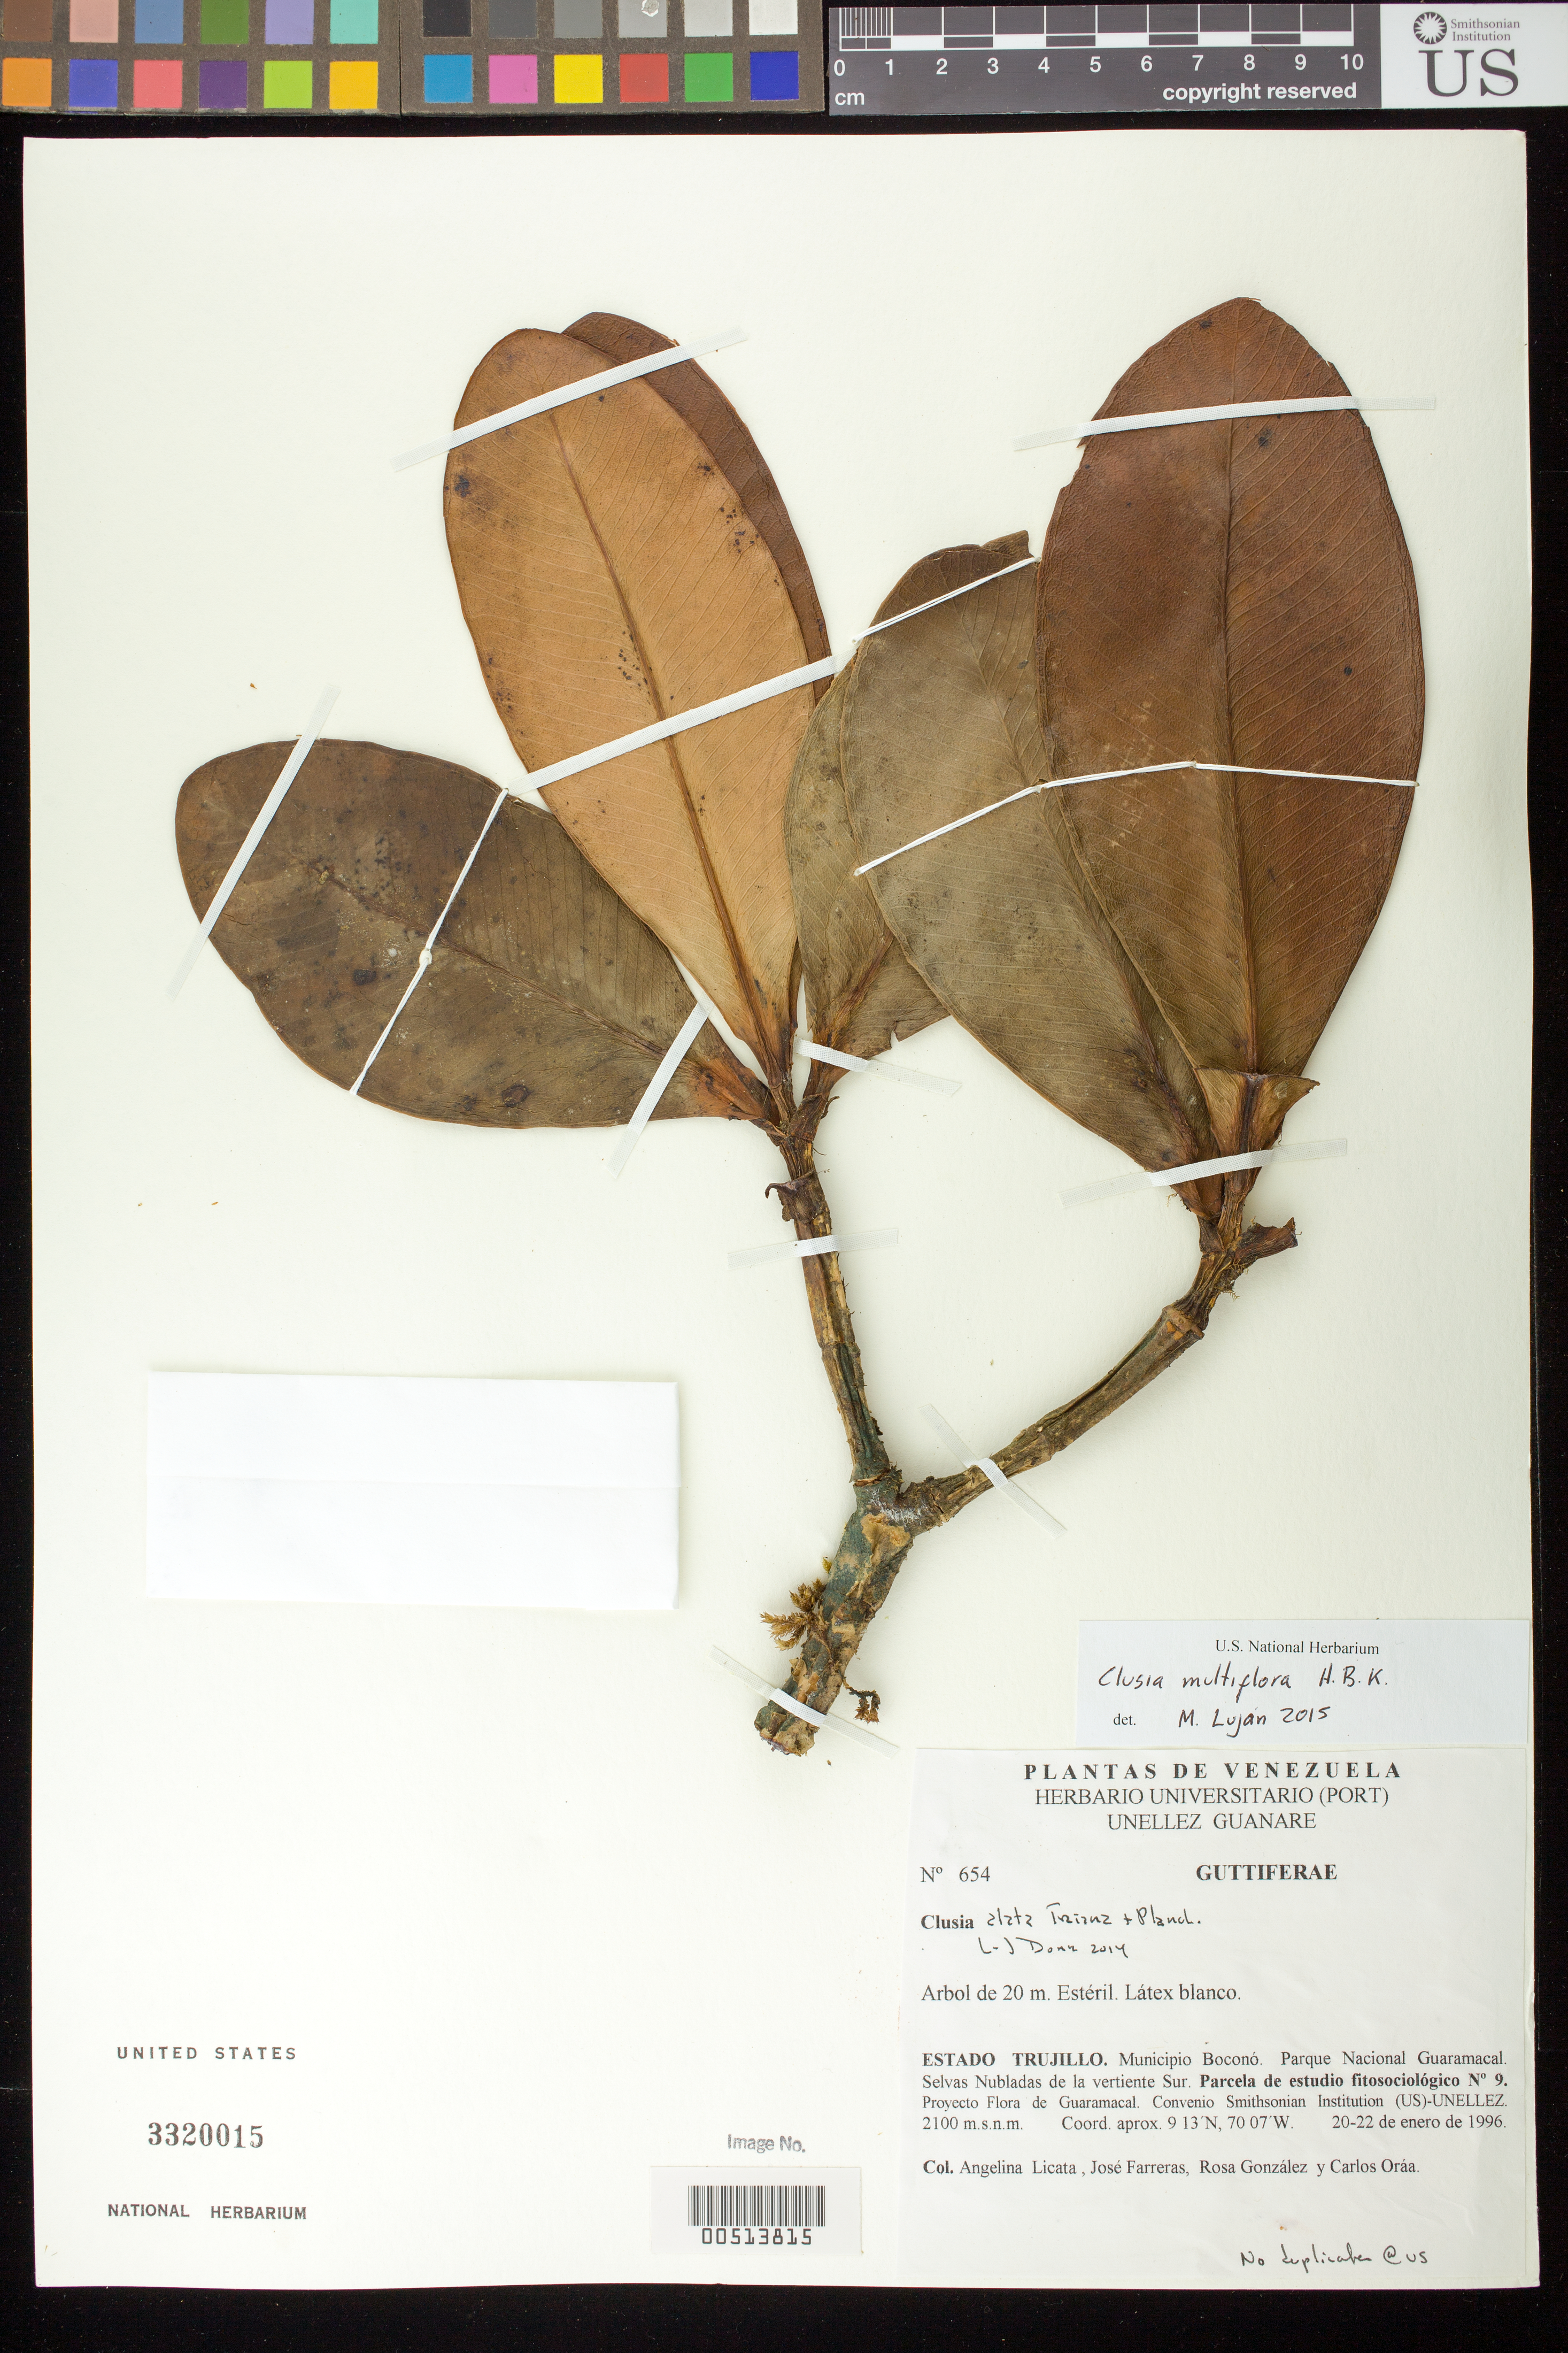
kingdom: Plantae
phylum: Tracheophyta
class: Magnoliopsida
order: Malpighiales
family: Clusiaceae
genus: Clusia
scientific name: Clusia multiflora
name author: Kunth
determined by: Lujan, M.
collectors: A. Licata, J. Farreras, R. González & C. Oráa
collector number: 654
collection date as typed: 20 Jan 1996 to 22 Jan 1996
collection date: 1996-01-20/1996-01-22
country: Venezuela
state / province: Trujillo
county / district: Boconó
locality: Parque Nacional Guaramacal, vertiente S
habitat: Selvas nubladas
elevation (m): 2100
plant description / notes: MO, PORT, US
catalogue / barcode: US 3320015